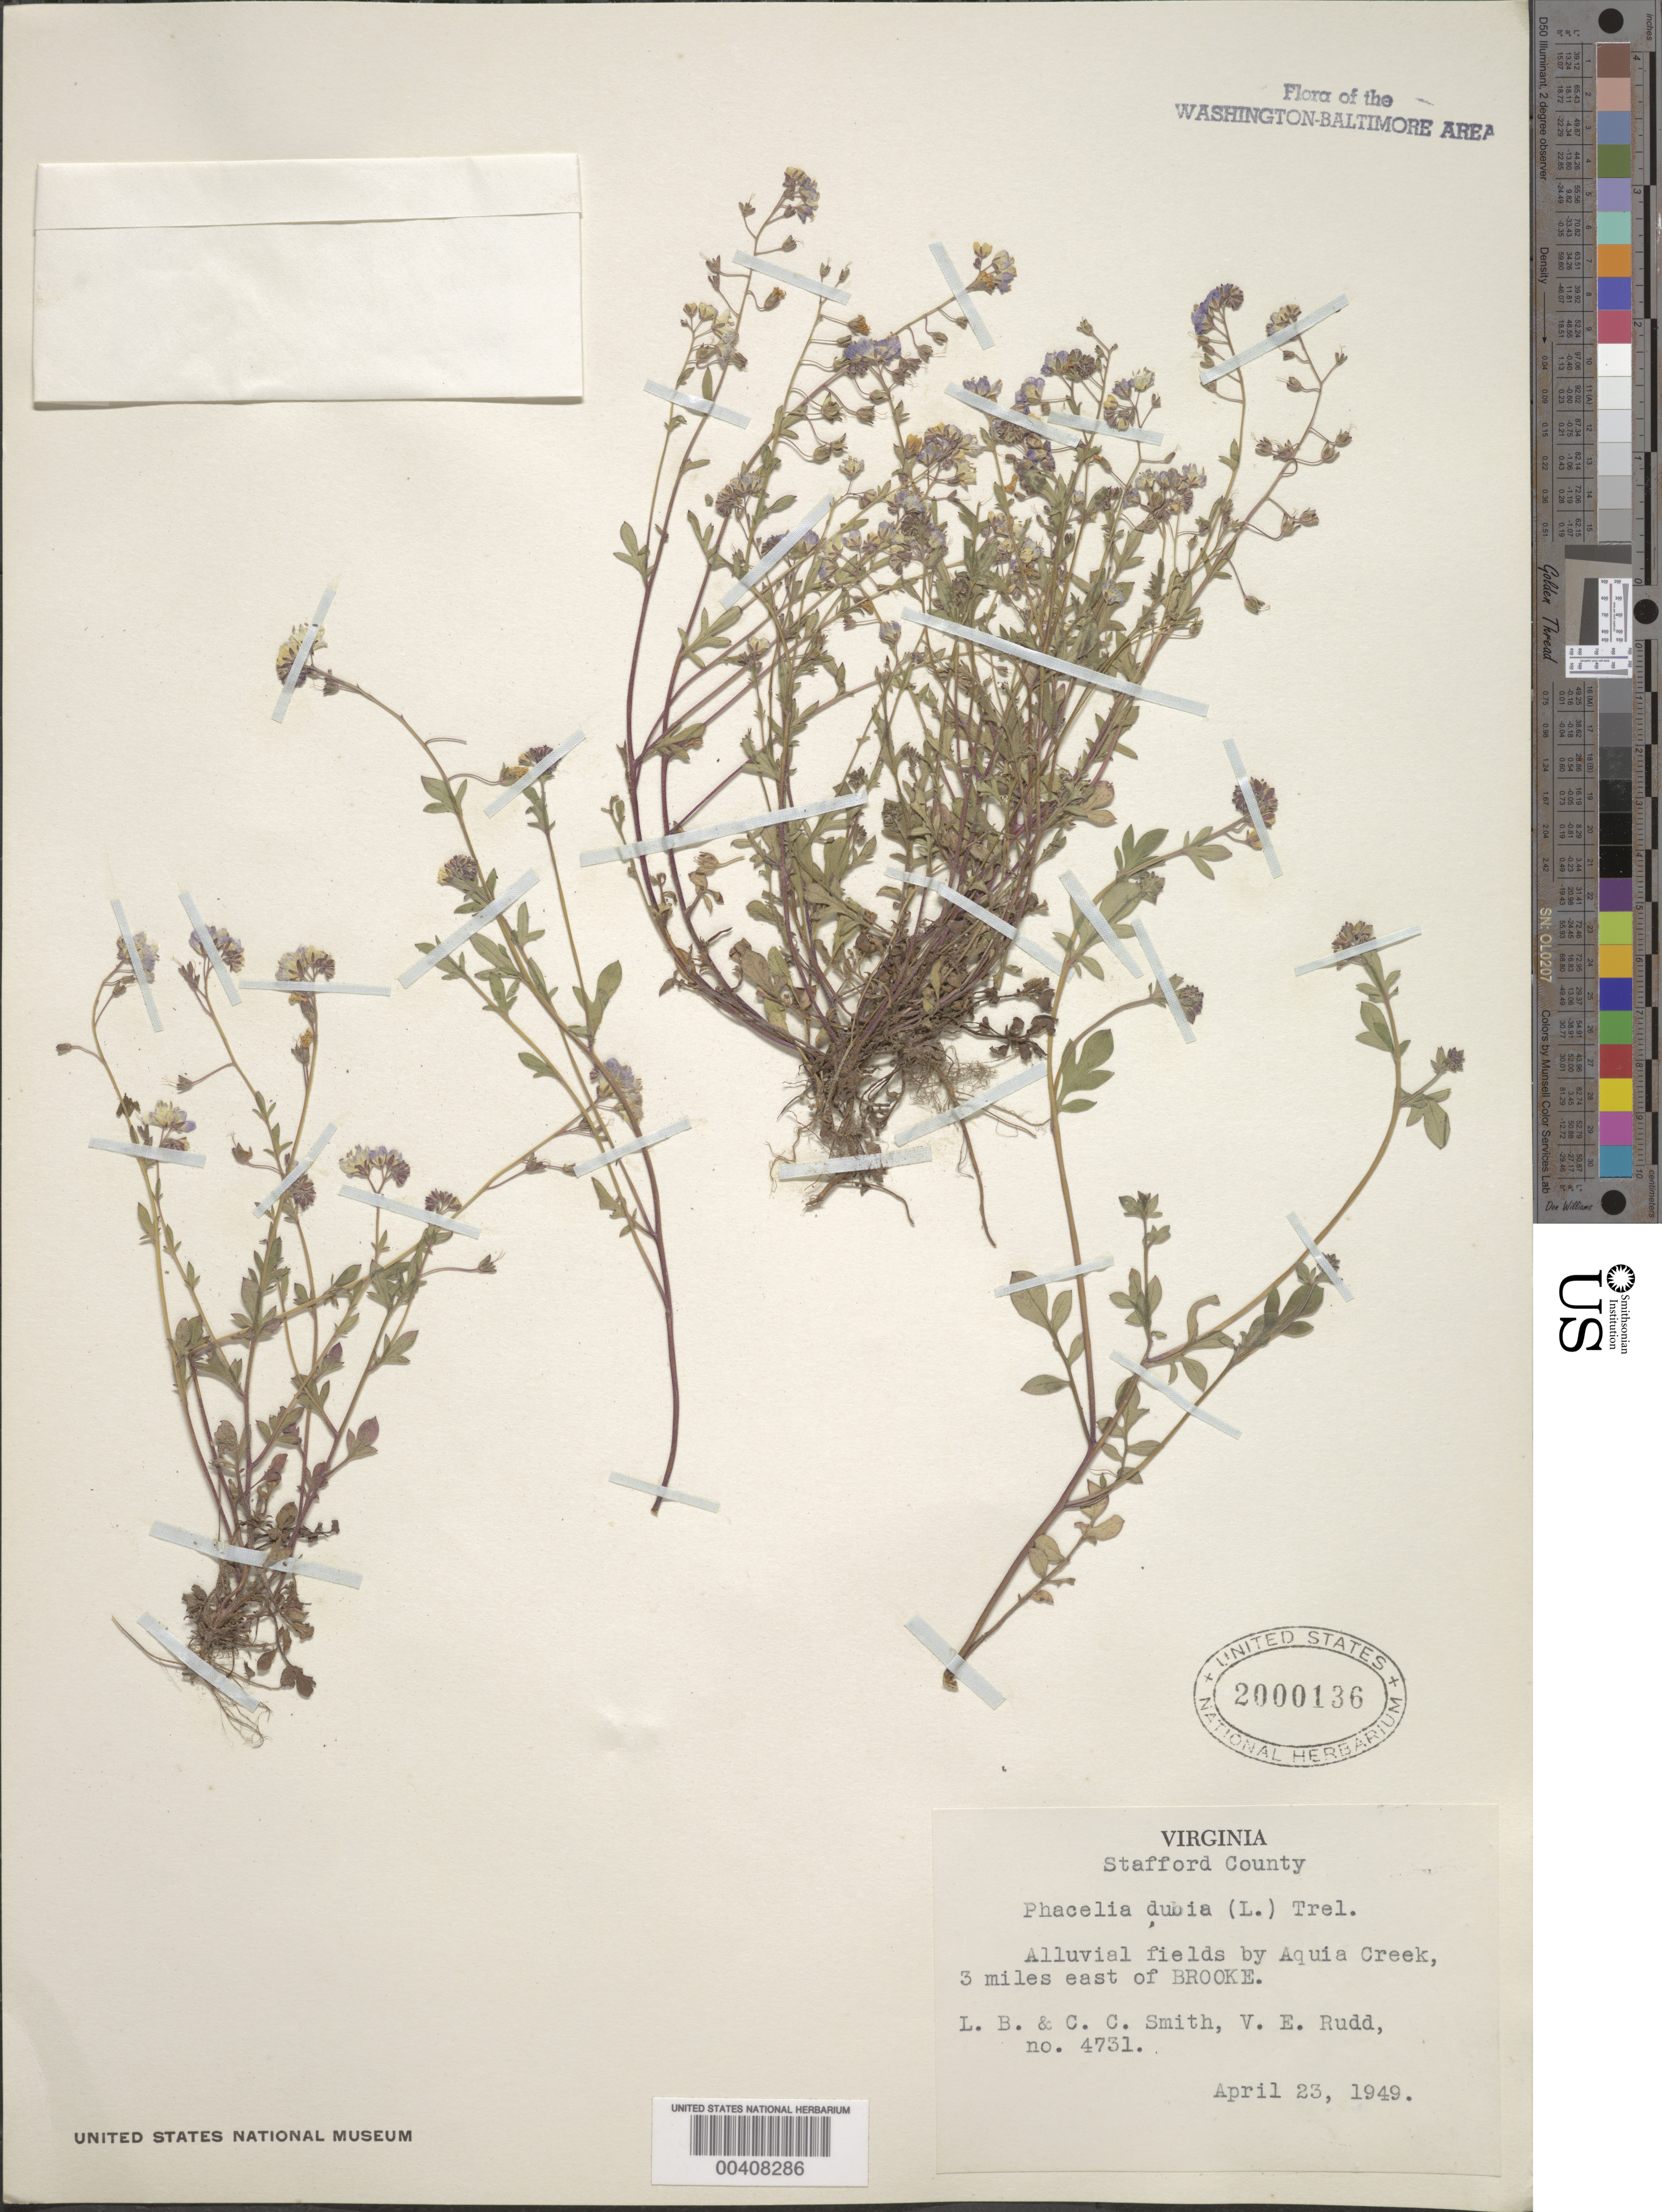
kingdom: Plantae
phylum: Tracheophyta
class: Magnoliopsida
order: Boraginales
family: Hydrophyllaceae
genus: Phacelia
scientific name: Phacelia dubia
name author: (L.) Trel.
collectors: L. Smith, C. C. Smith & V. E. Rudd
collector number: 4731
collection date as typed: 23 Apr 1949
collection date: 1949-04-23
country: United States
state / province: Virginia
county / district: Stafford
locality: E of Brooke, by Aquia Creek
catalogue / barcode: US 2000136